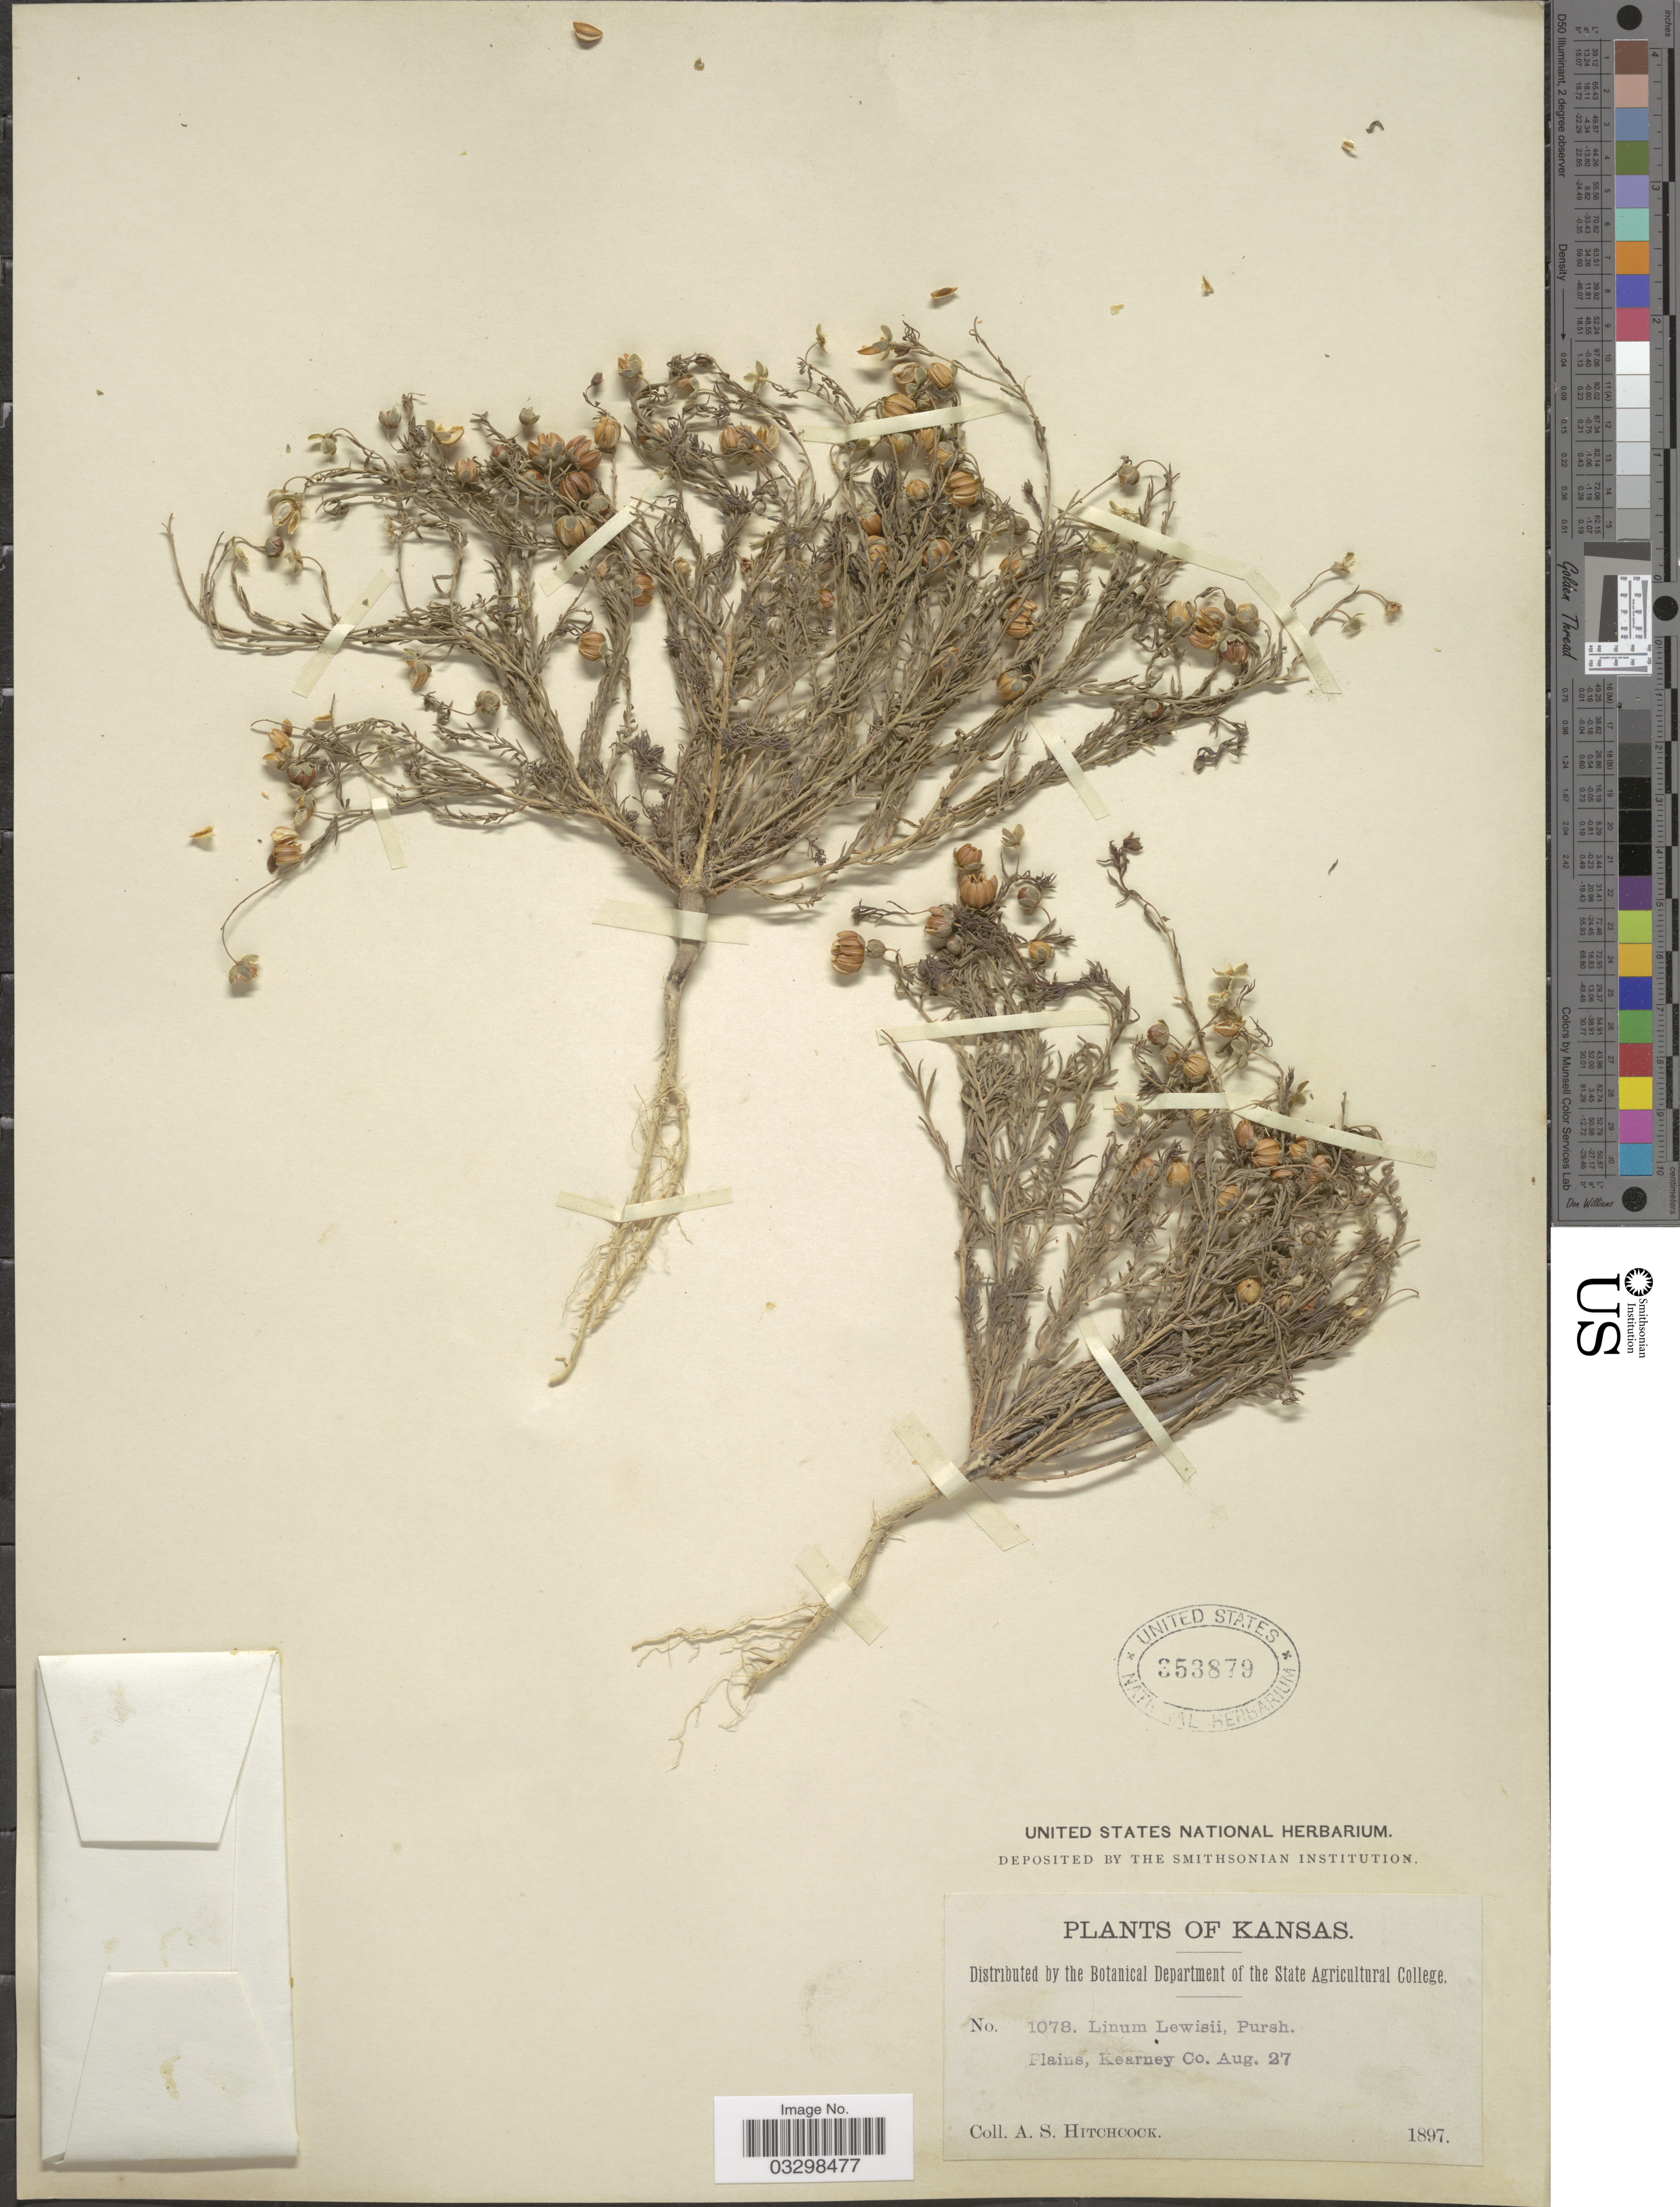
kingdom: Plantae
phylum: Tracheophyta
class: Magnoliopsida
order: Malpighiales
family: Linaceae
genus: Linum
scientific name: Linum lewisii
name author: Pursh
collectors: A. S. Hitchcock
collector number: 1078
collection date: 1897-08-27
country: United States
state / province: Kansas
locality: Kearney Co.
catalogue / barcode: US 353879